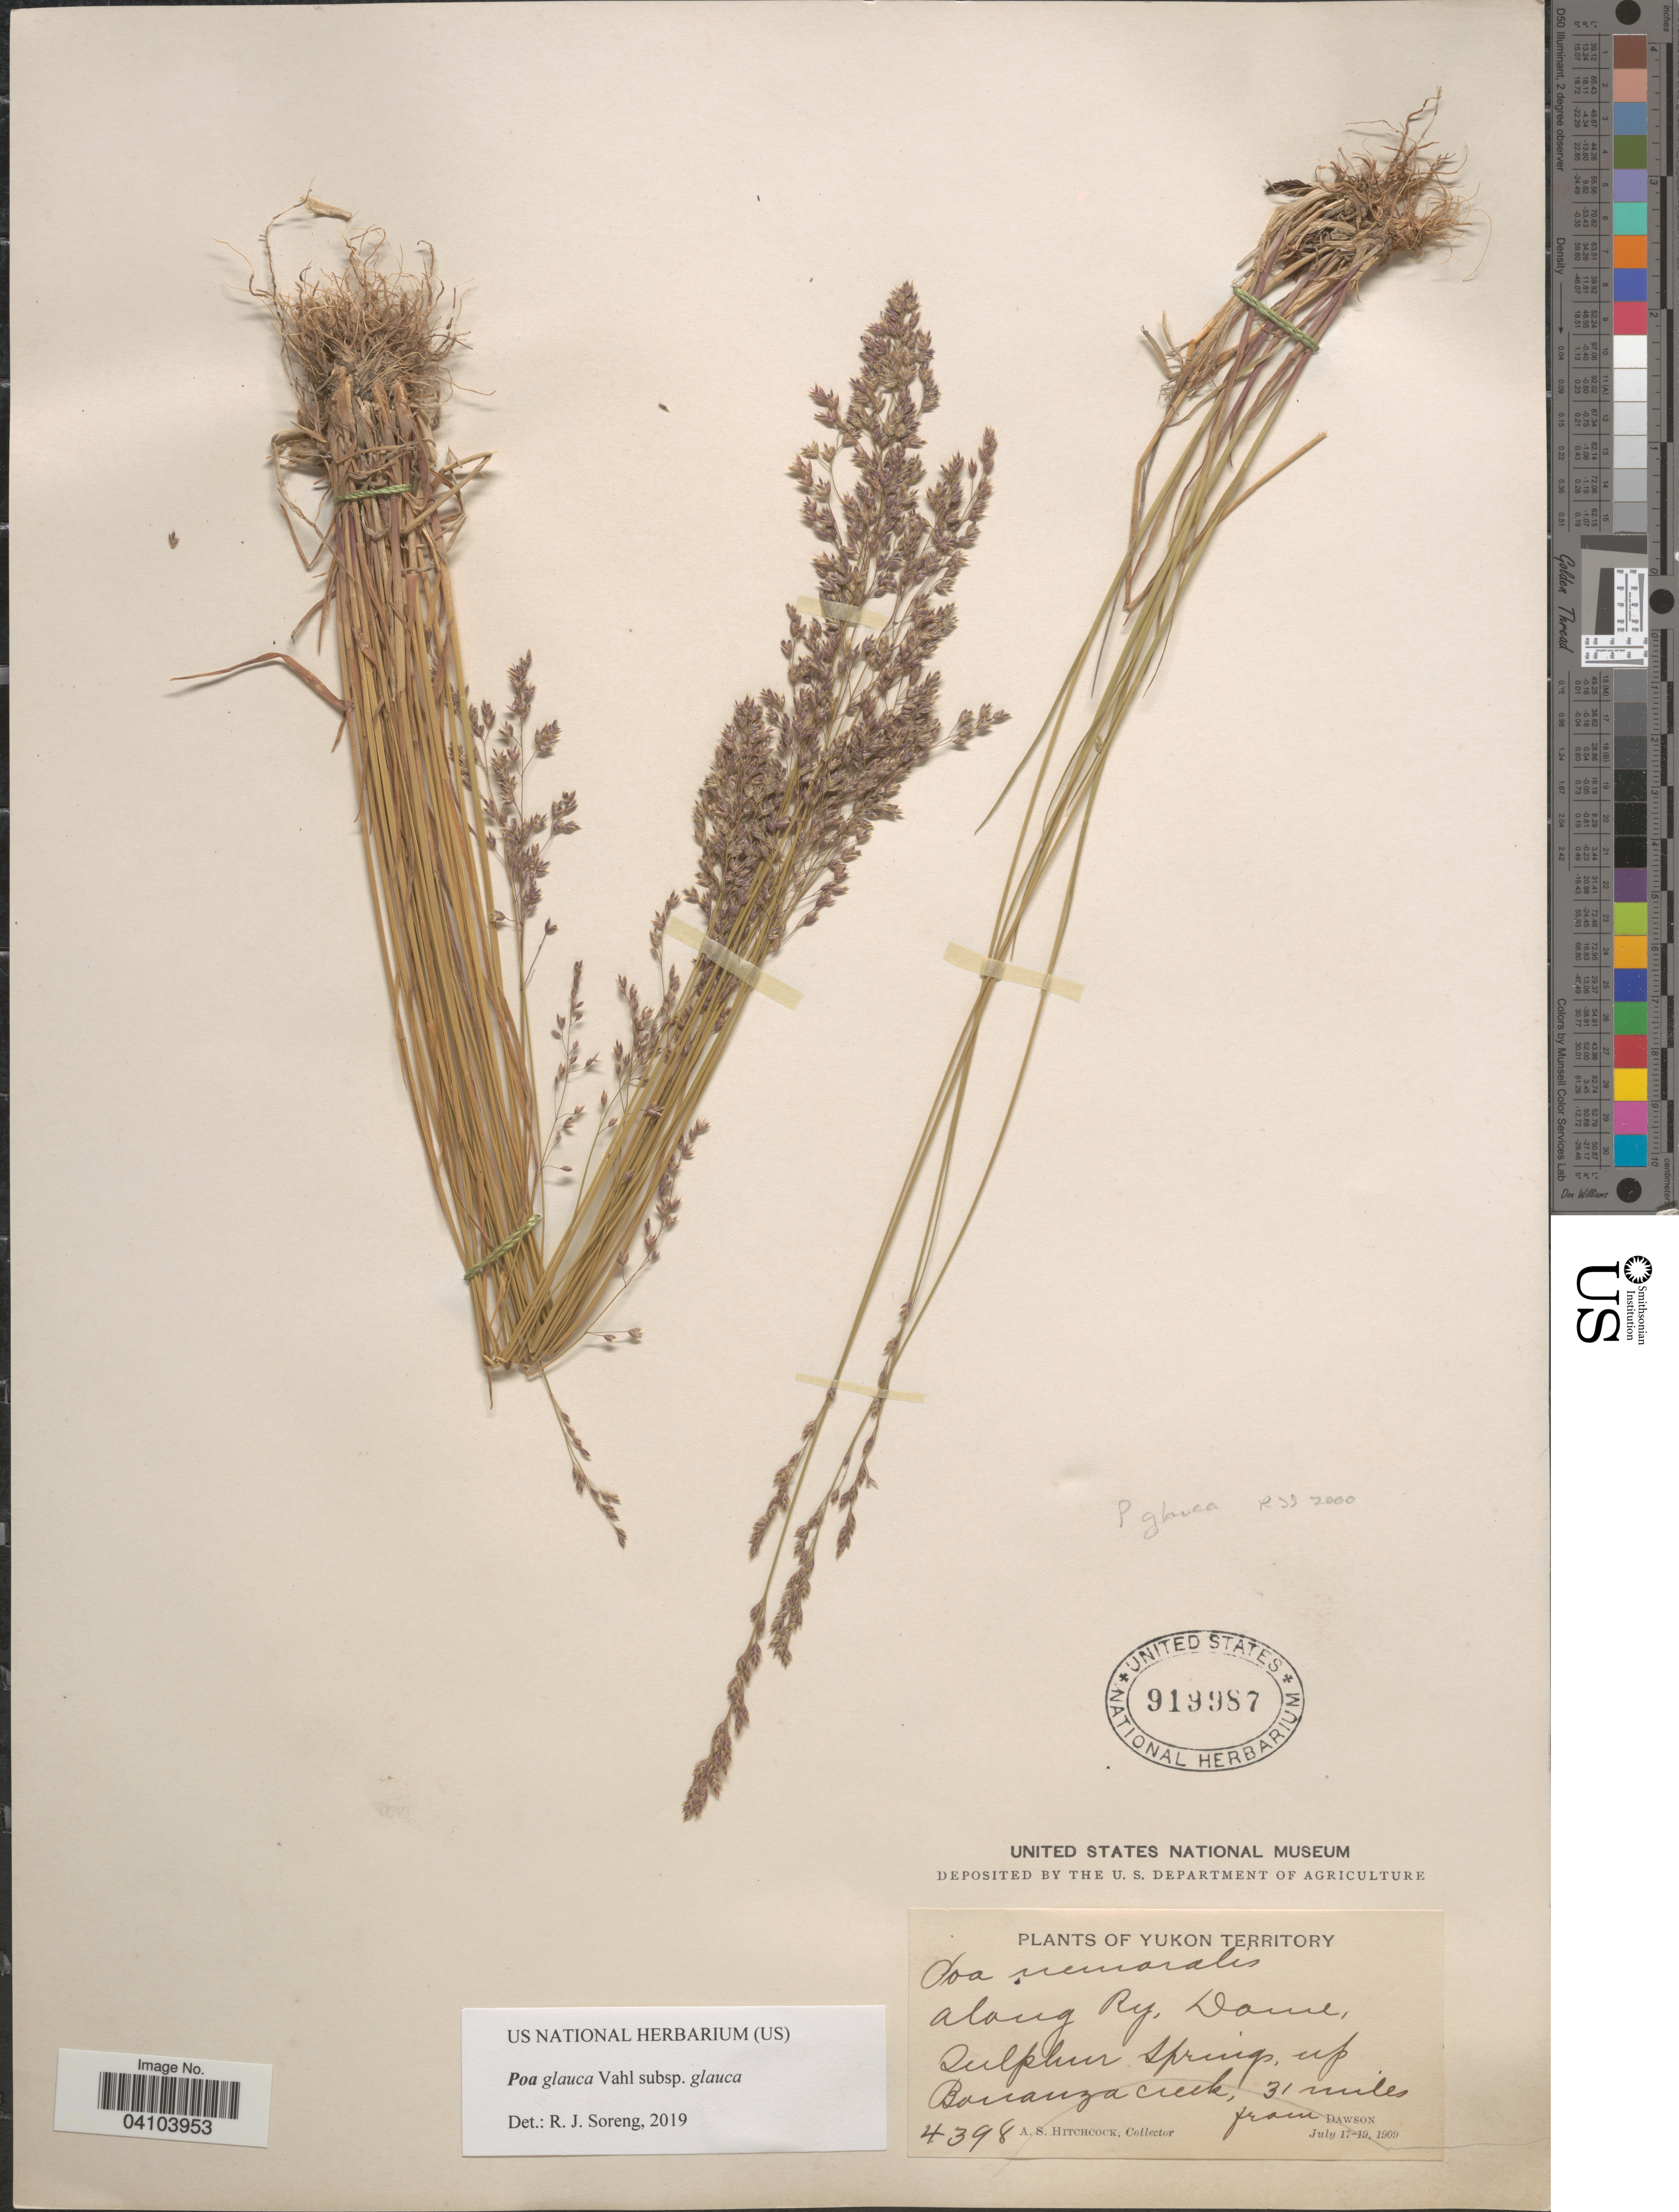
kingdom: Plantae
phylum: Tracheophyta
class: Liliopsida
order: Poales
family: Poaceae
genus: Poa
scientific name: Poa glauca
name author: Vahl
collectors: A. S. Hitchcock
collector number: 4398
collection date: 1909-07-17/1909-07-19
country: Canada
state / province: Yukon Territory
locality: Along Ry, Dome, Sulphur Springs, up Bonanza creek, 31 miles from Dawson.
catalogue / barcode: US 919987